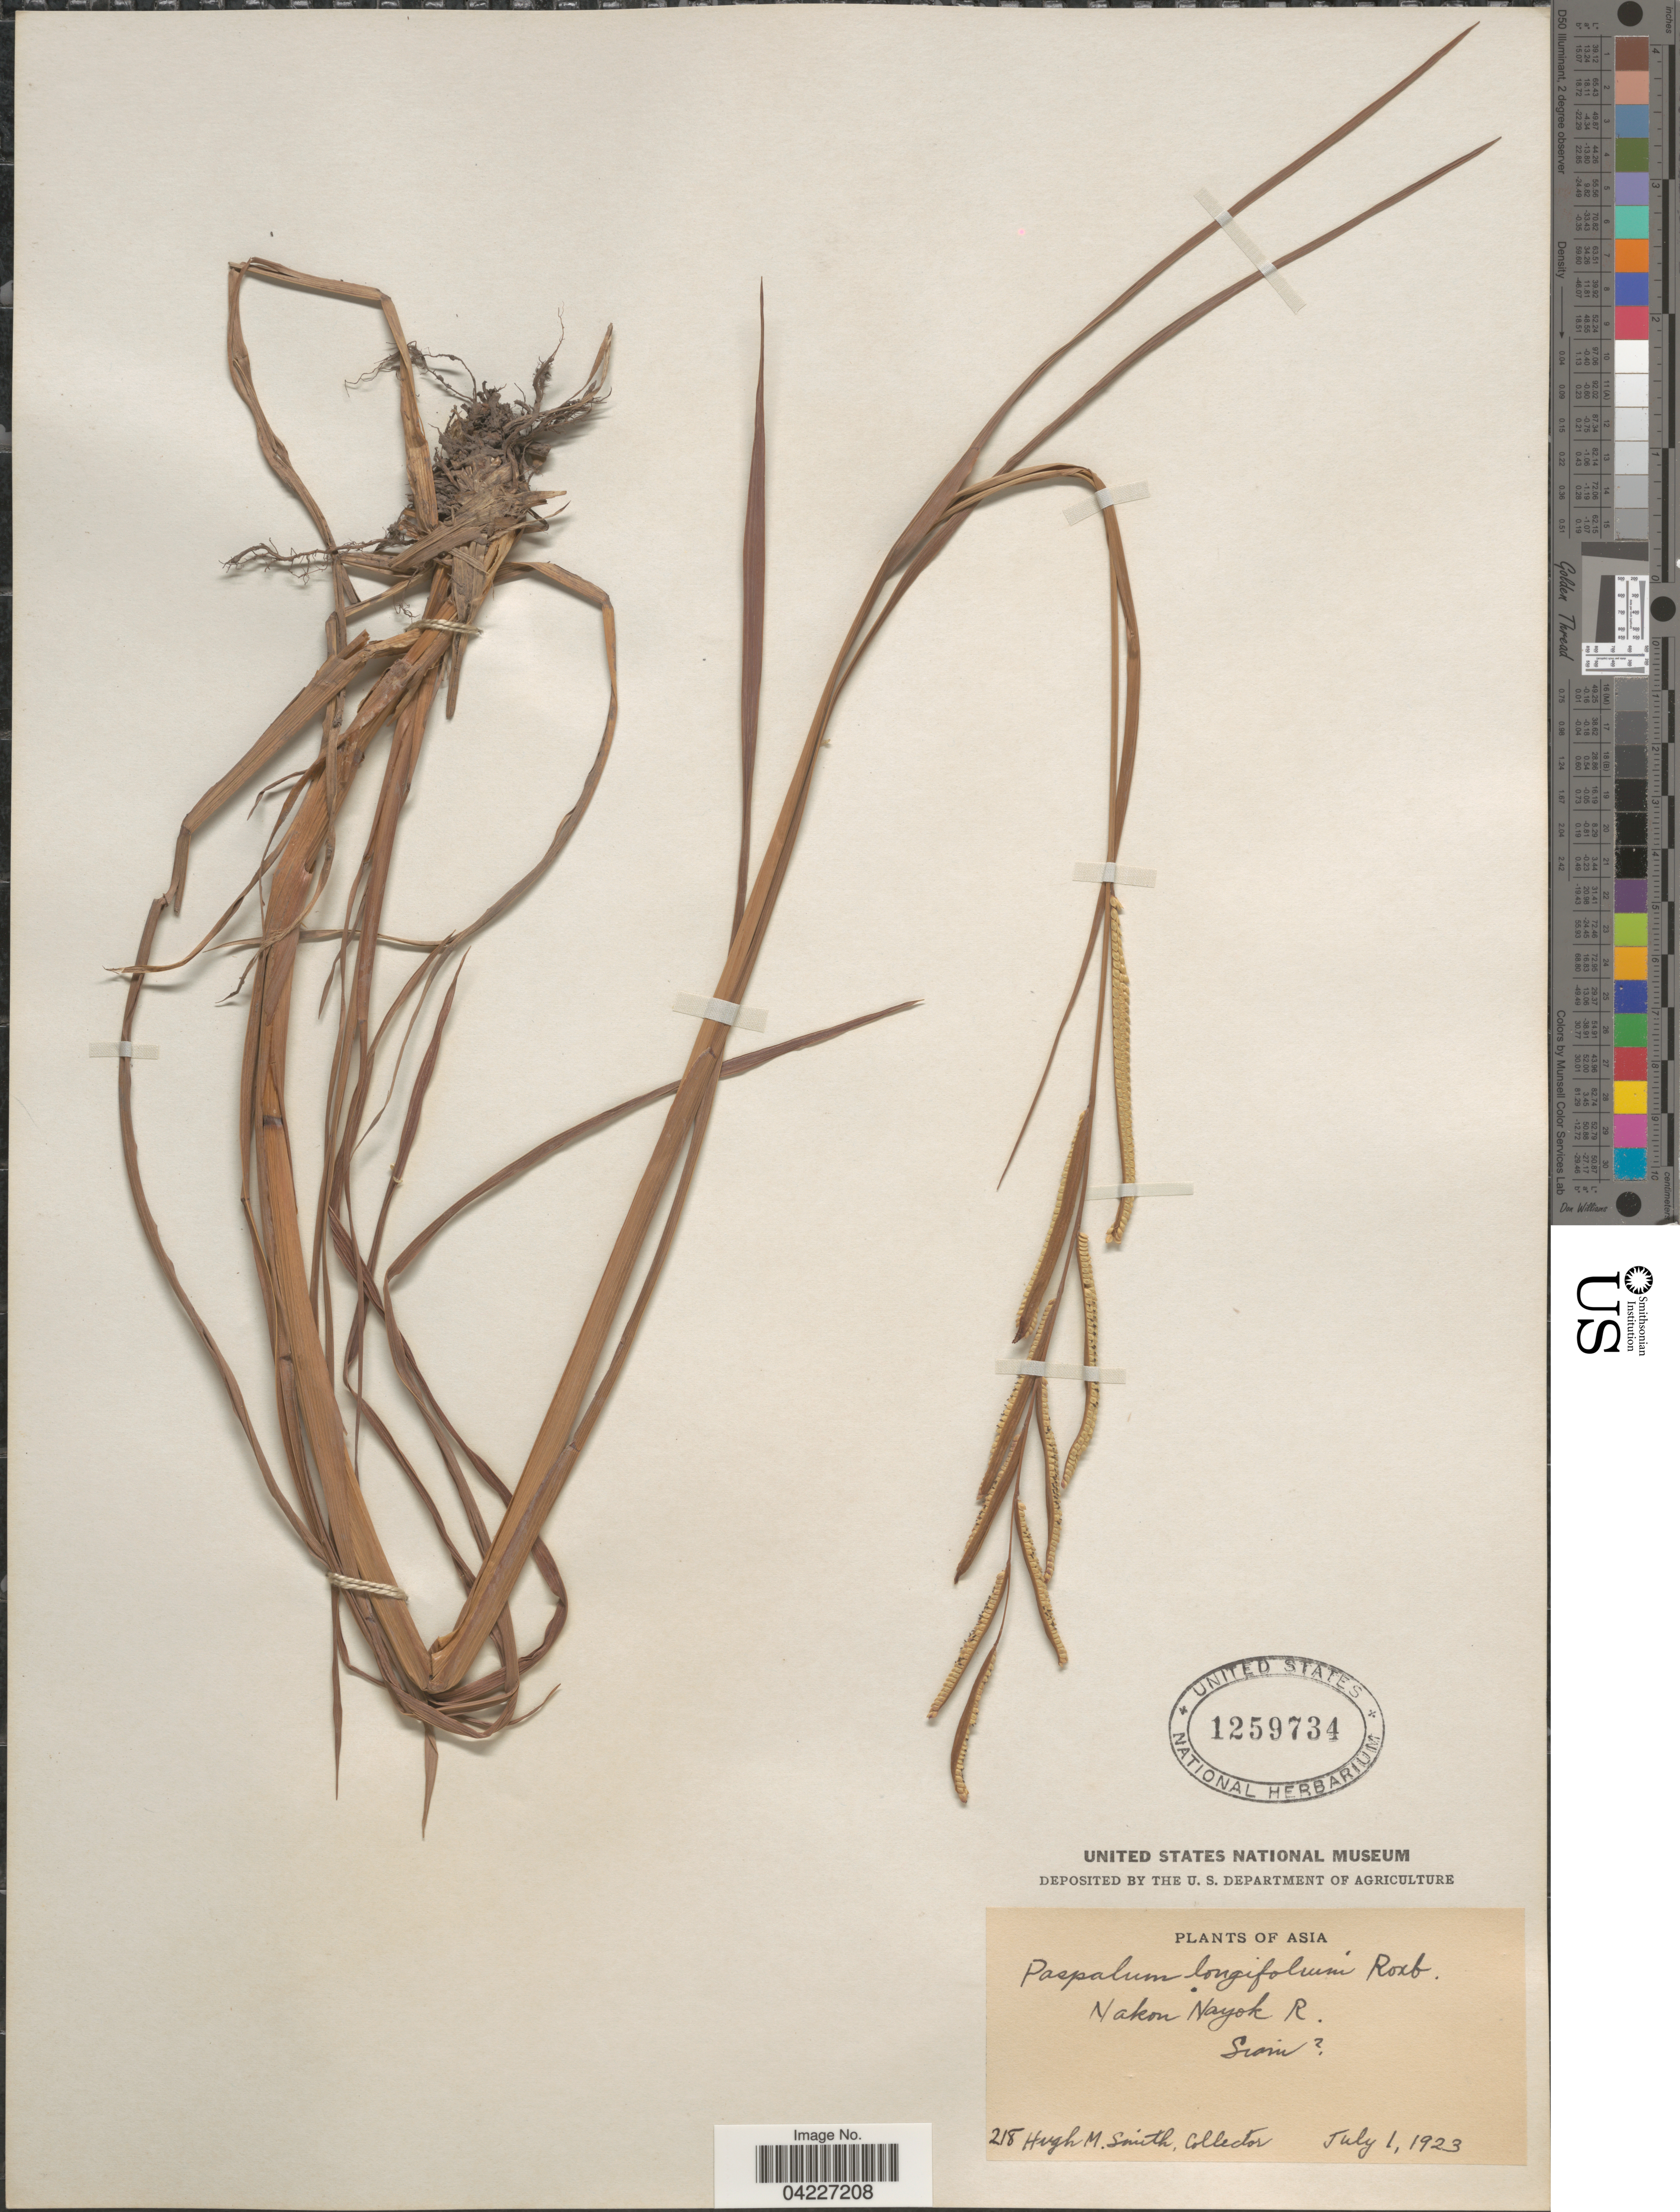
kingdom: Plantae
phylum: Tracheophyta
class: Liliopsida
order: Poales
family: Poaceae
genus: Paspalum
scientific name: Paspalum longifolium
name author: Roxb.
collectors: H. M. Smith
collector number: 218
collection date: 1923-07-01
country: Thailand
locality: Nakon Nayok R. Siam [unsure placement].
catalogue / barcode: US 1259734